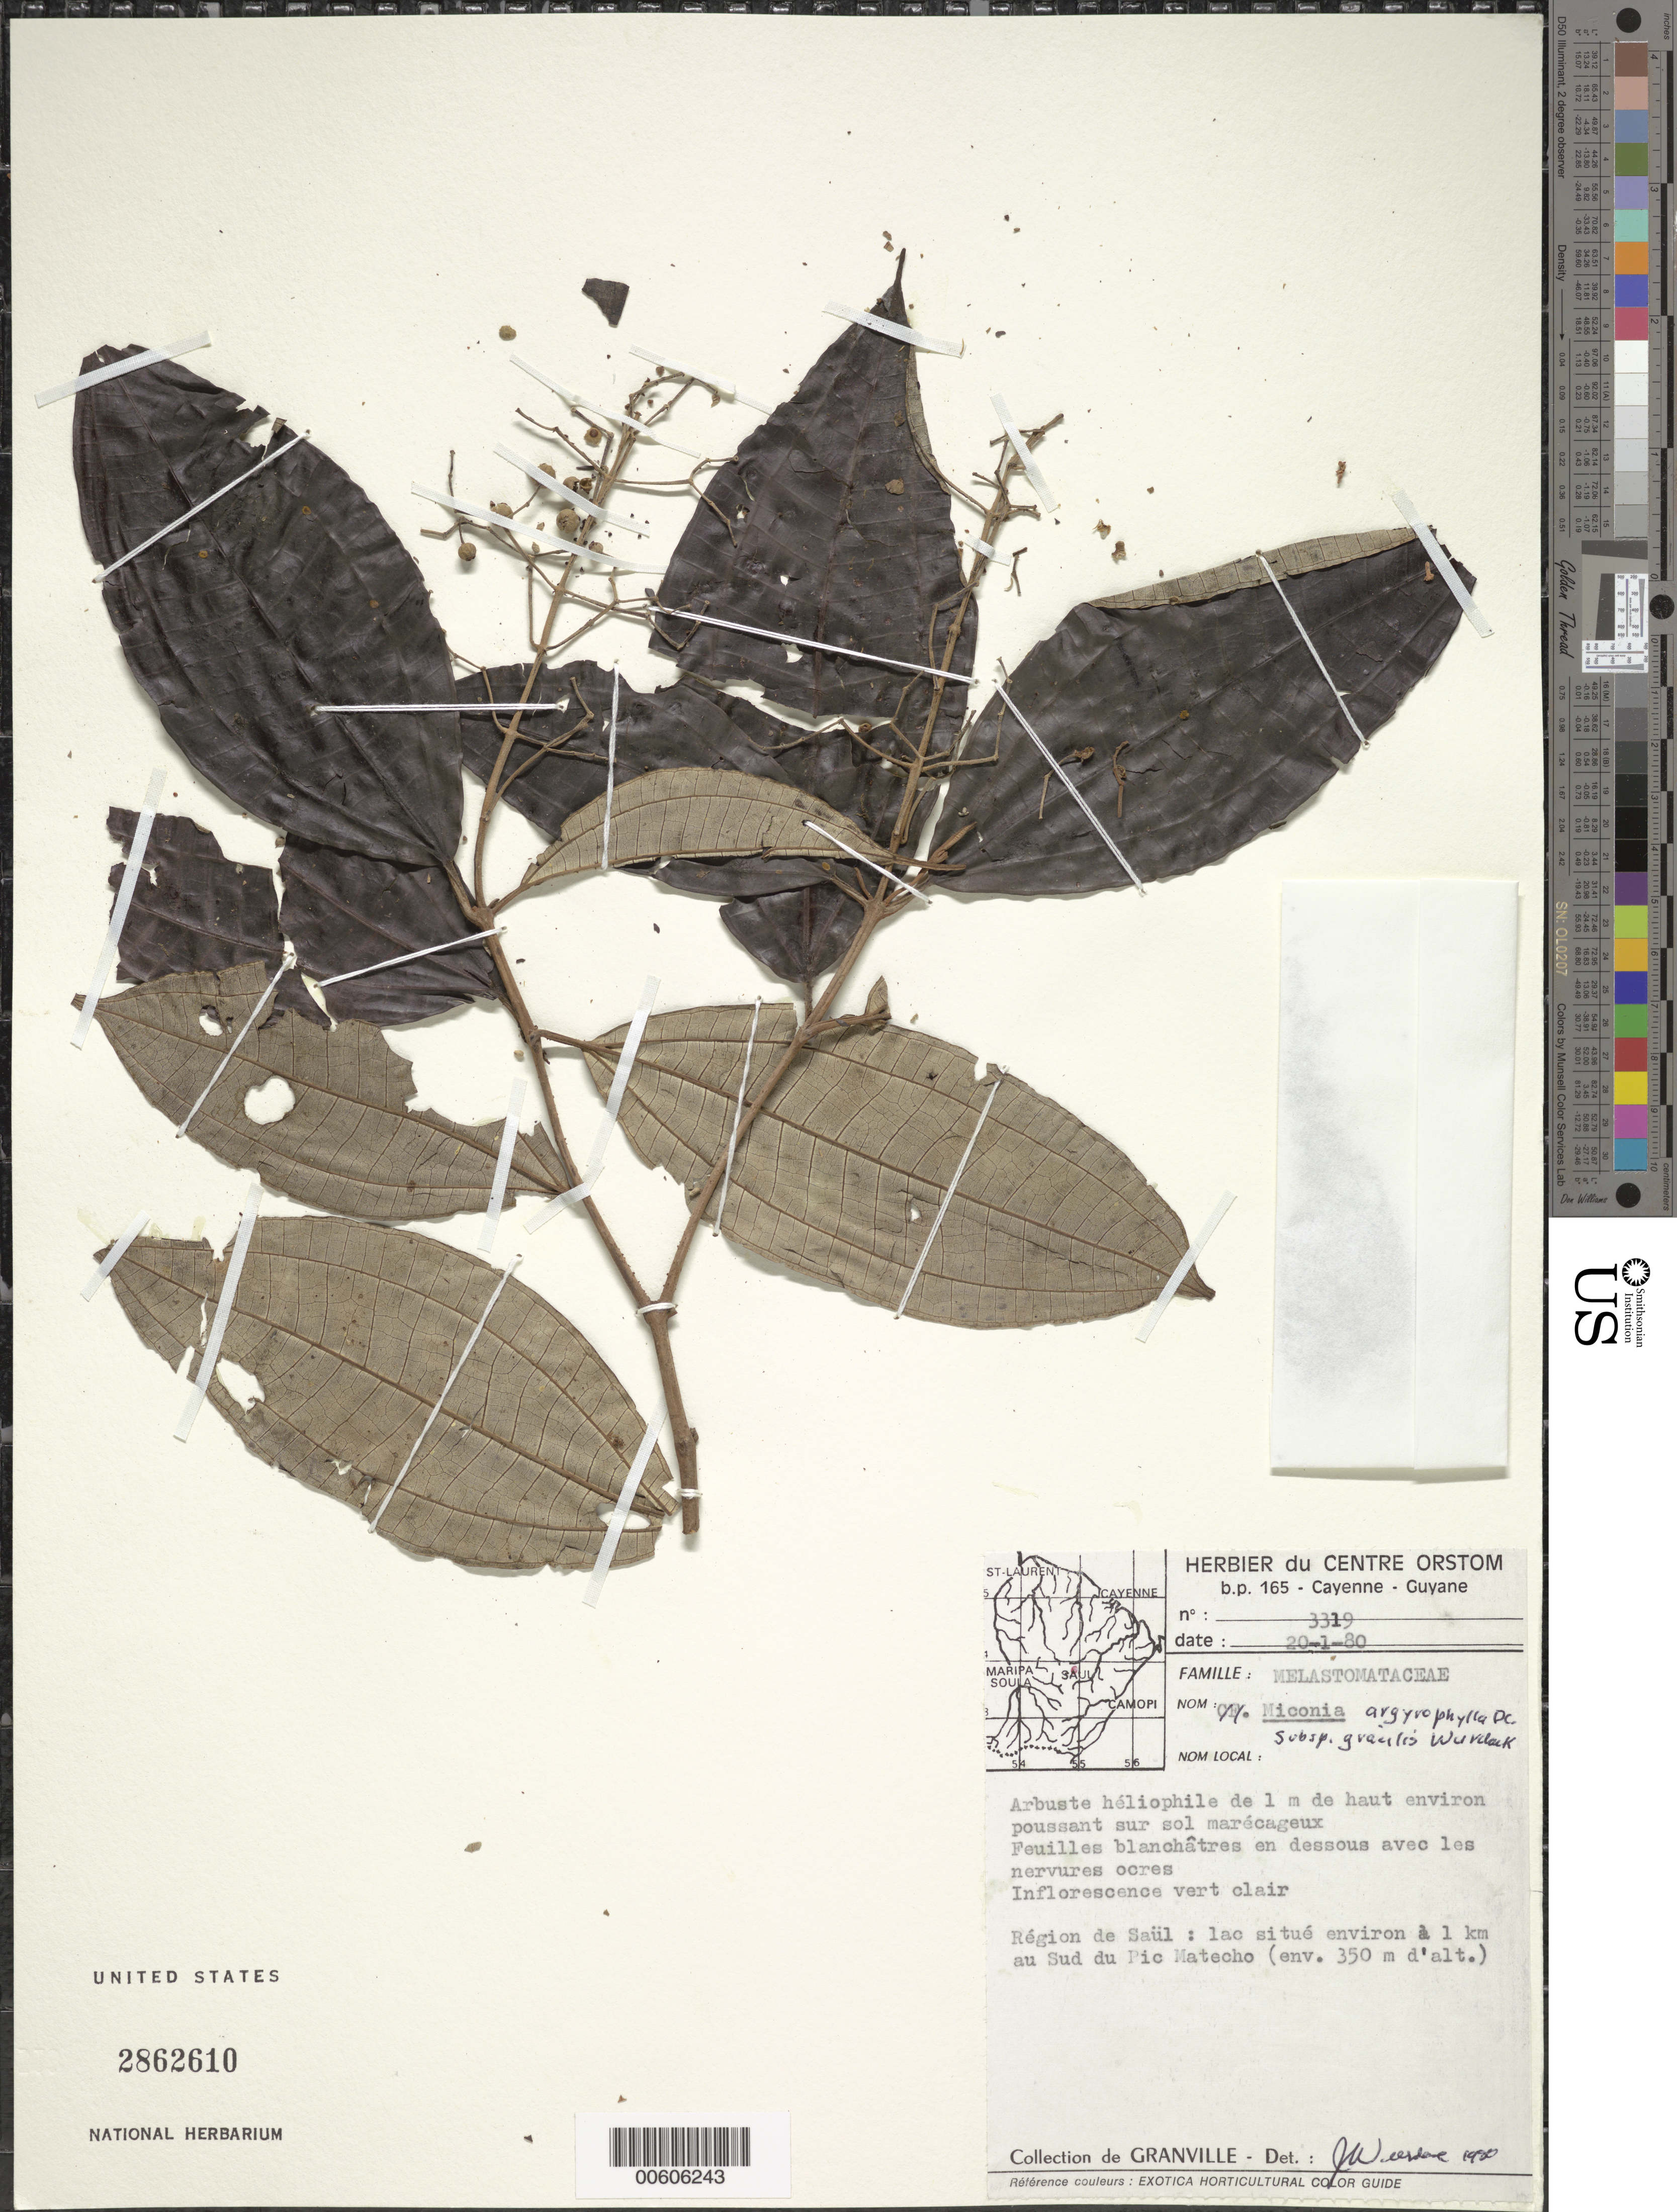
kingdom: Plantae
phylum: Tracheophyta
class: Magnoliopsida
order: Myrtales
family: Melastomataceae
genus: Miconia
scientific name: Miconia argyrophylla subsp. gracilis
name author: Wurdack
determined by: Wurdack, John J., (US), US (UNITED STATES)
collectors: J.-J. de Granville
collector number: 3319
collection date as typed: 20-Jan-80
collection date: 1980-01-20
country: French Guiana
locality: Saül, 1 km Sud du Pic Matecho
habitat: Poussant sur sol marecageux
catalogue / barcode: US 2862610